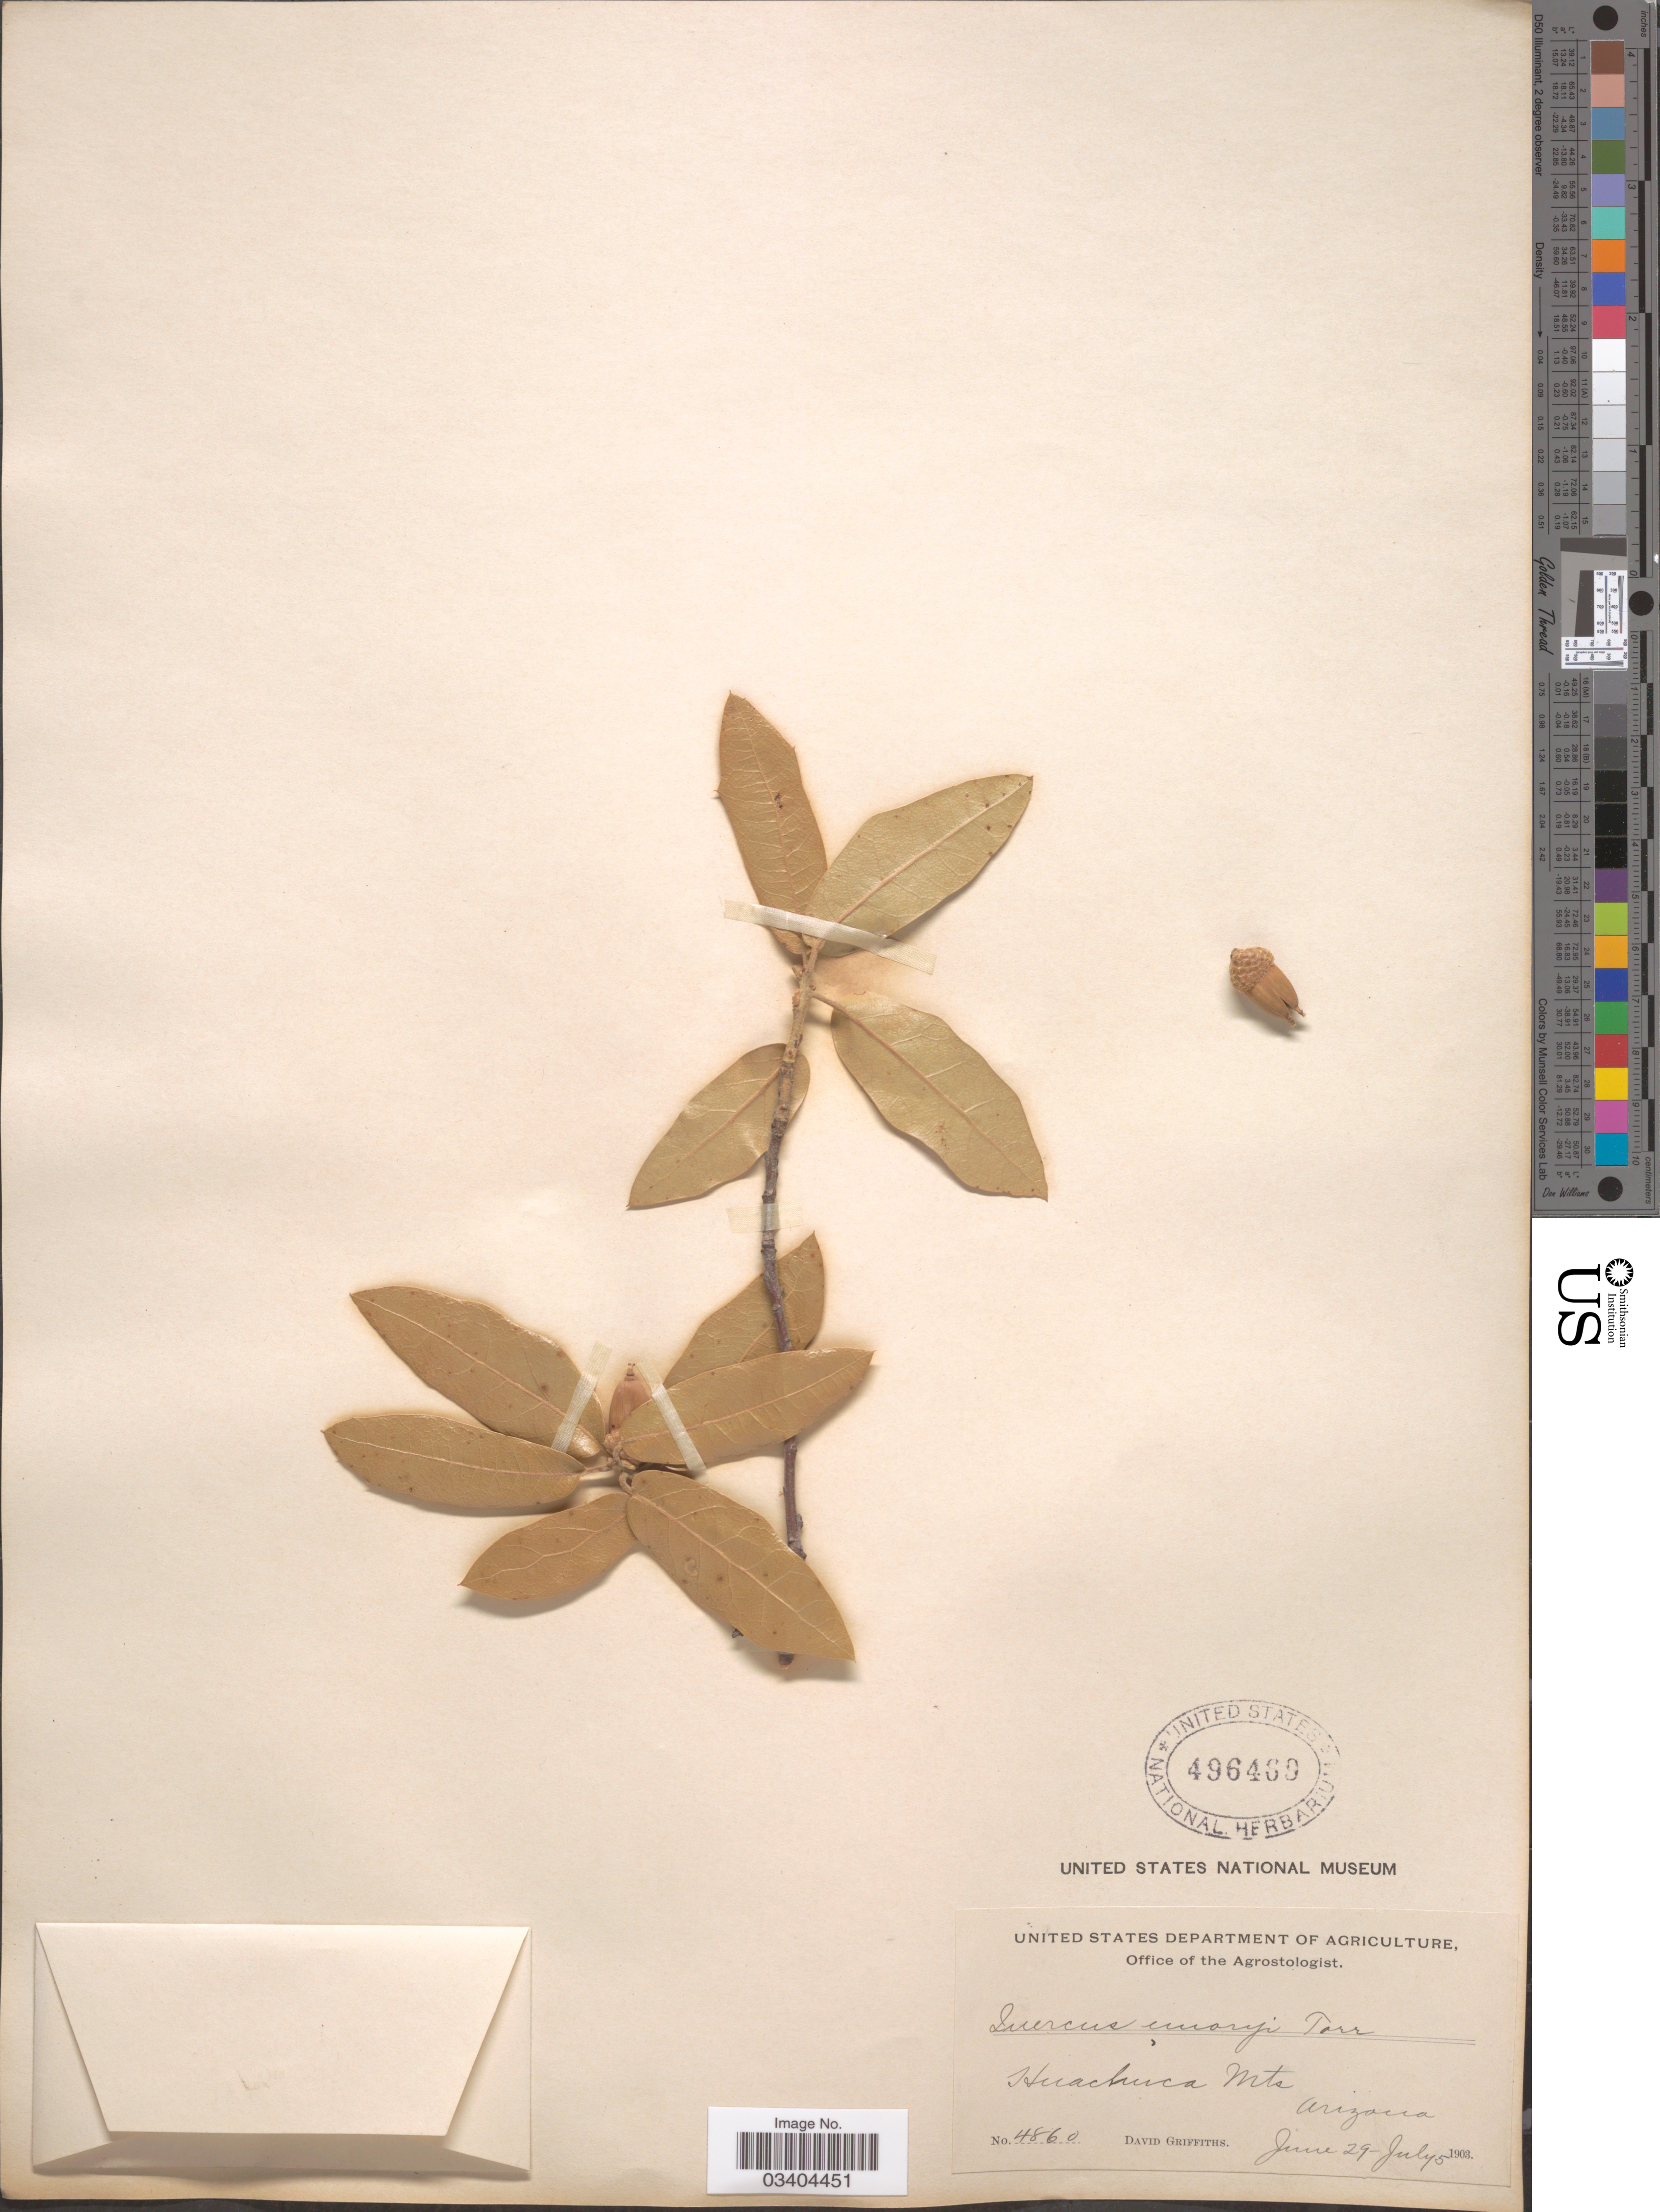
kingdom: Plantae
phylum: Tracheophyta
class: Magnoliopsida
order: Fagales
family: Fagaceae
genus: Quercus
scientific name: Quercus emoryi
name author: Torr. in Emory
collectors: D. Griffiths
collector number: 4860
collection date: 1903-06-29/1903-07-05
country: United States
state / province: Arizona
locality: Huachuca Mts.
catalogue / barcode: US 496469